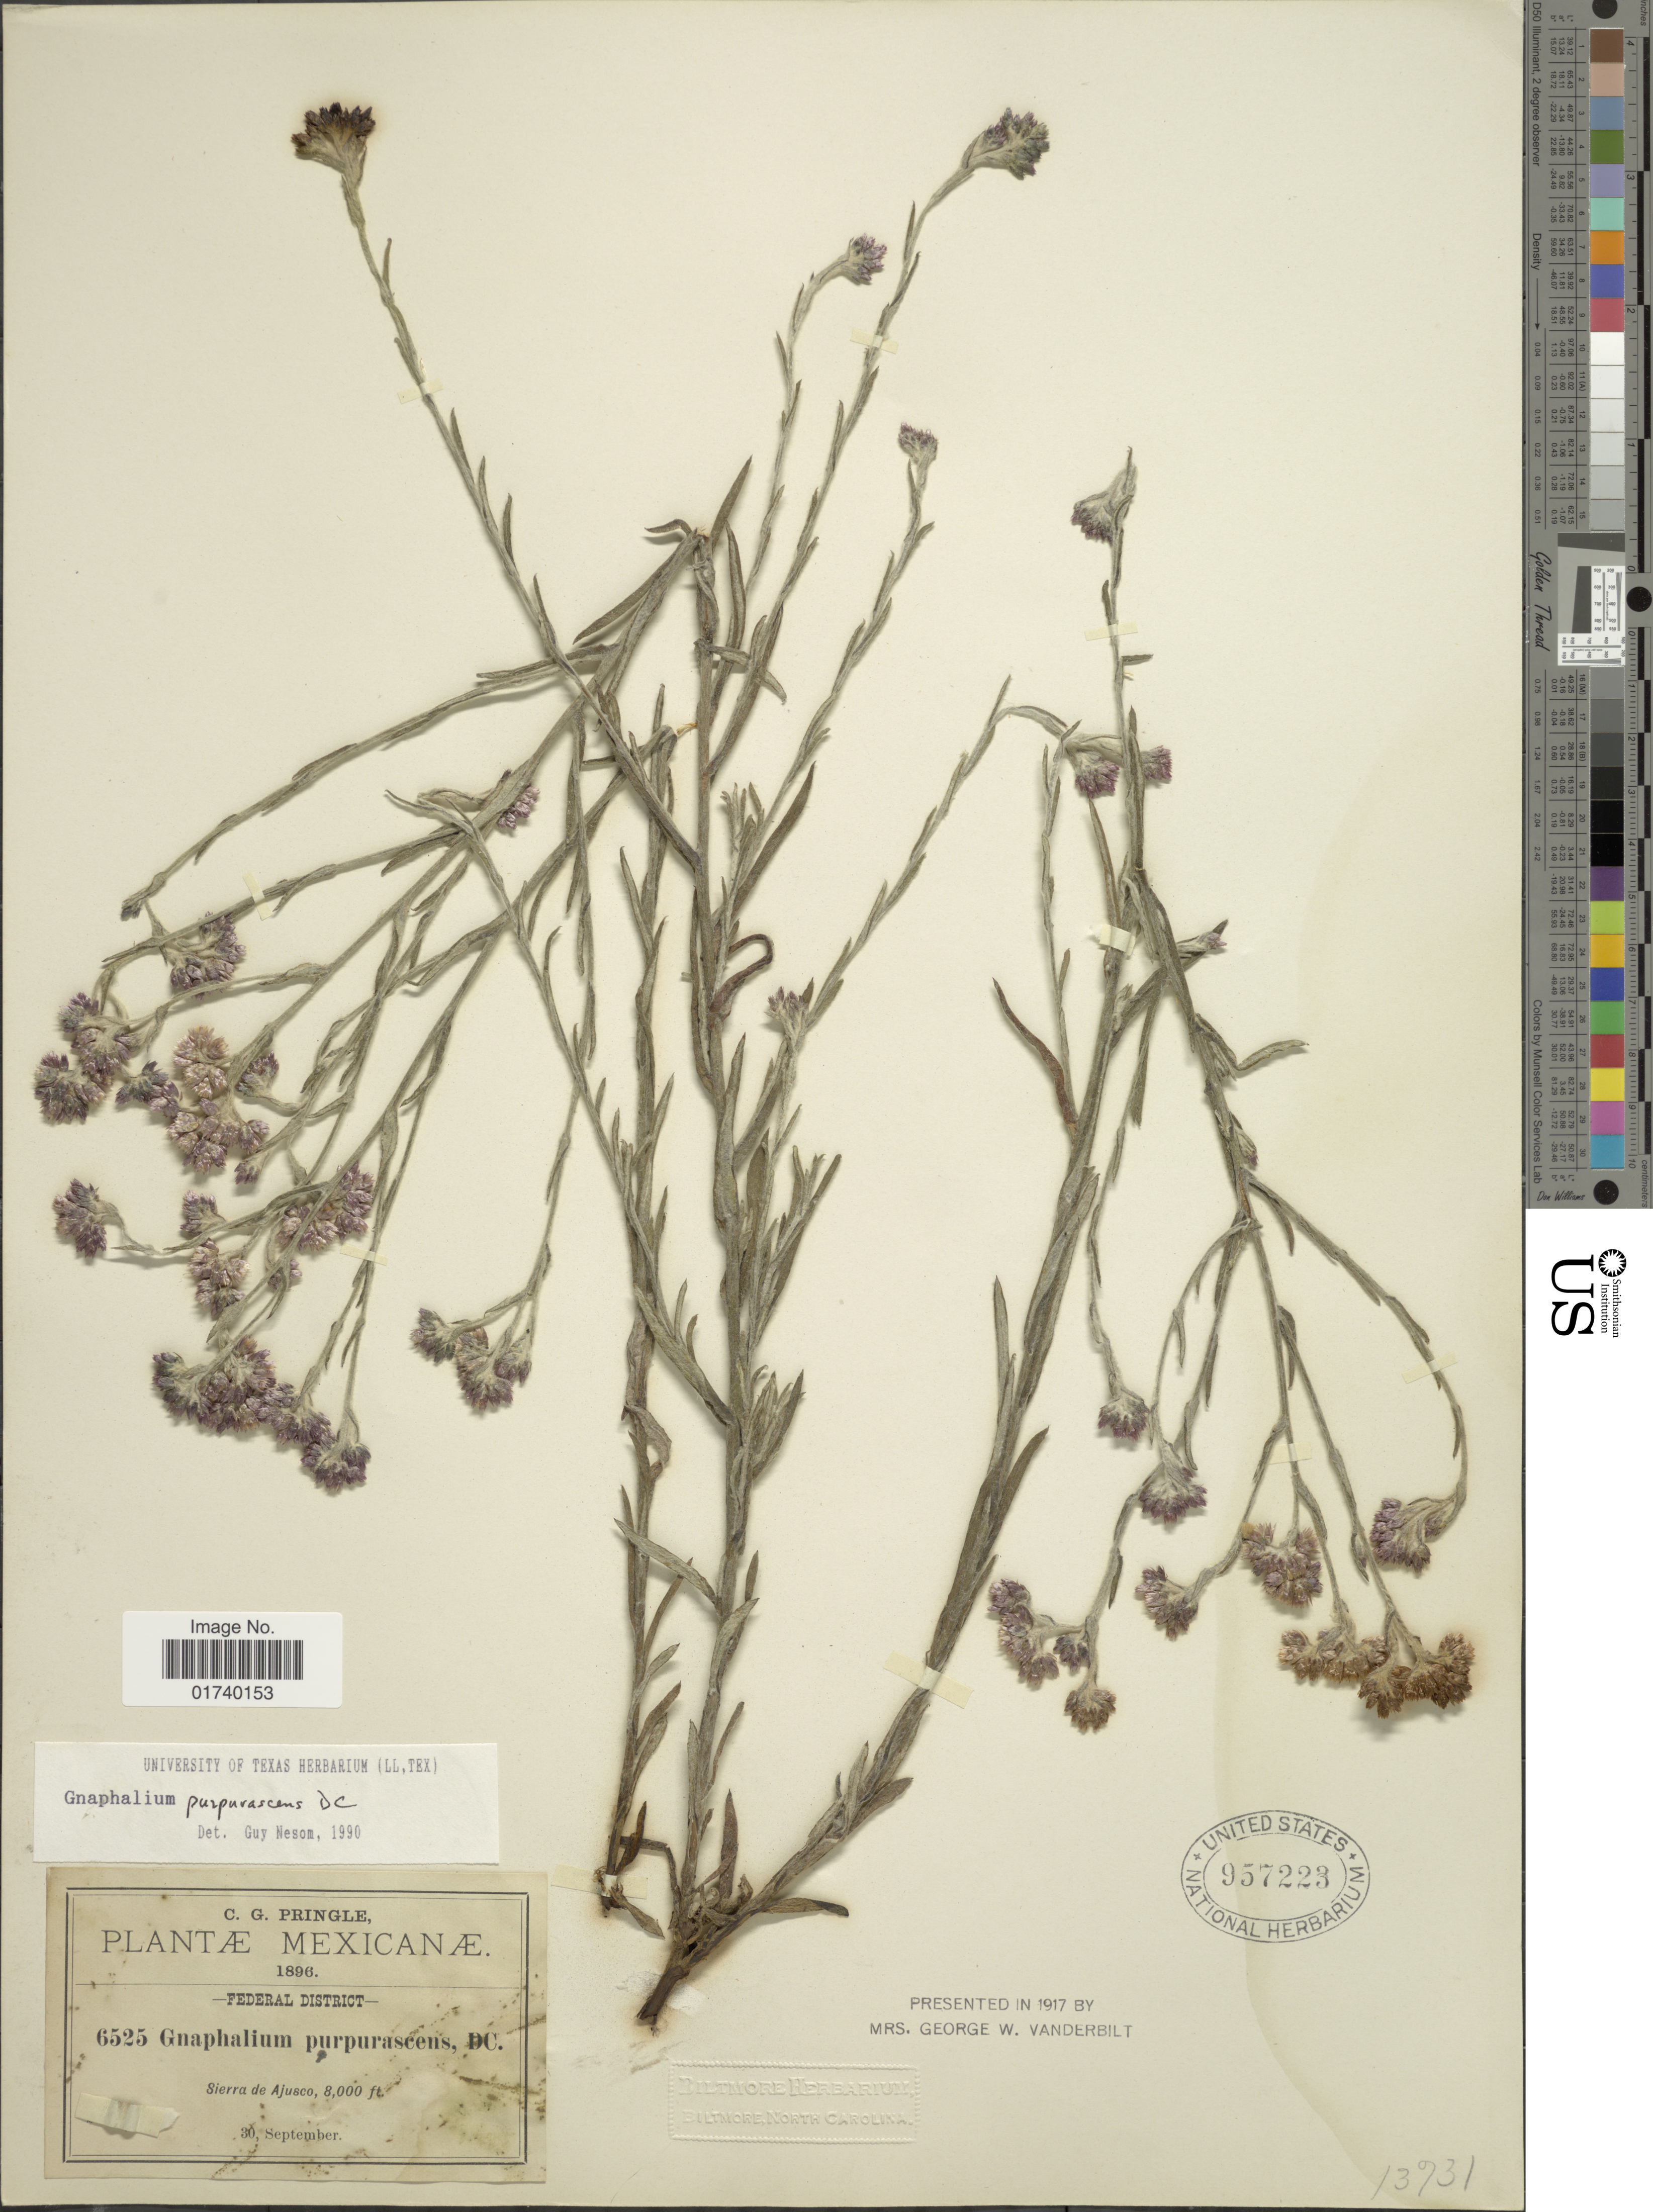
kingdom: Plantae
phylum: Tracheophyta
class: Magnoliopsida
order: Asterales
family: Asteraceae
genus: Pseudognaphalium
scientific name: Pseudognaphalium purpurascens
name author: (DC.) Anderb.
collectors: C. G. Pringle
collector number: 6525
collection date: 1896-09-30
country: Mexico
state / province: Distrito Federal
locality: Federal district, Sierra de Ajusco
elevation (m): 2438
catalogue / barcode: US 957223